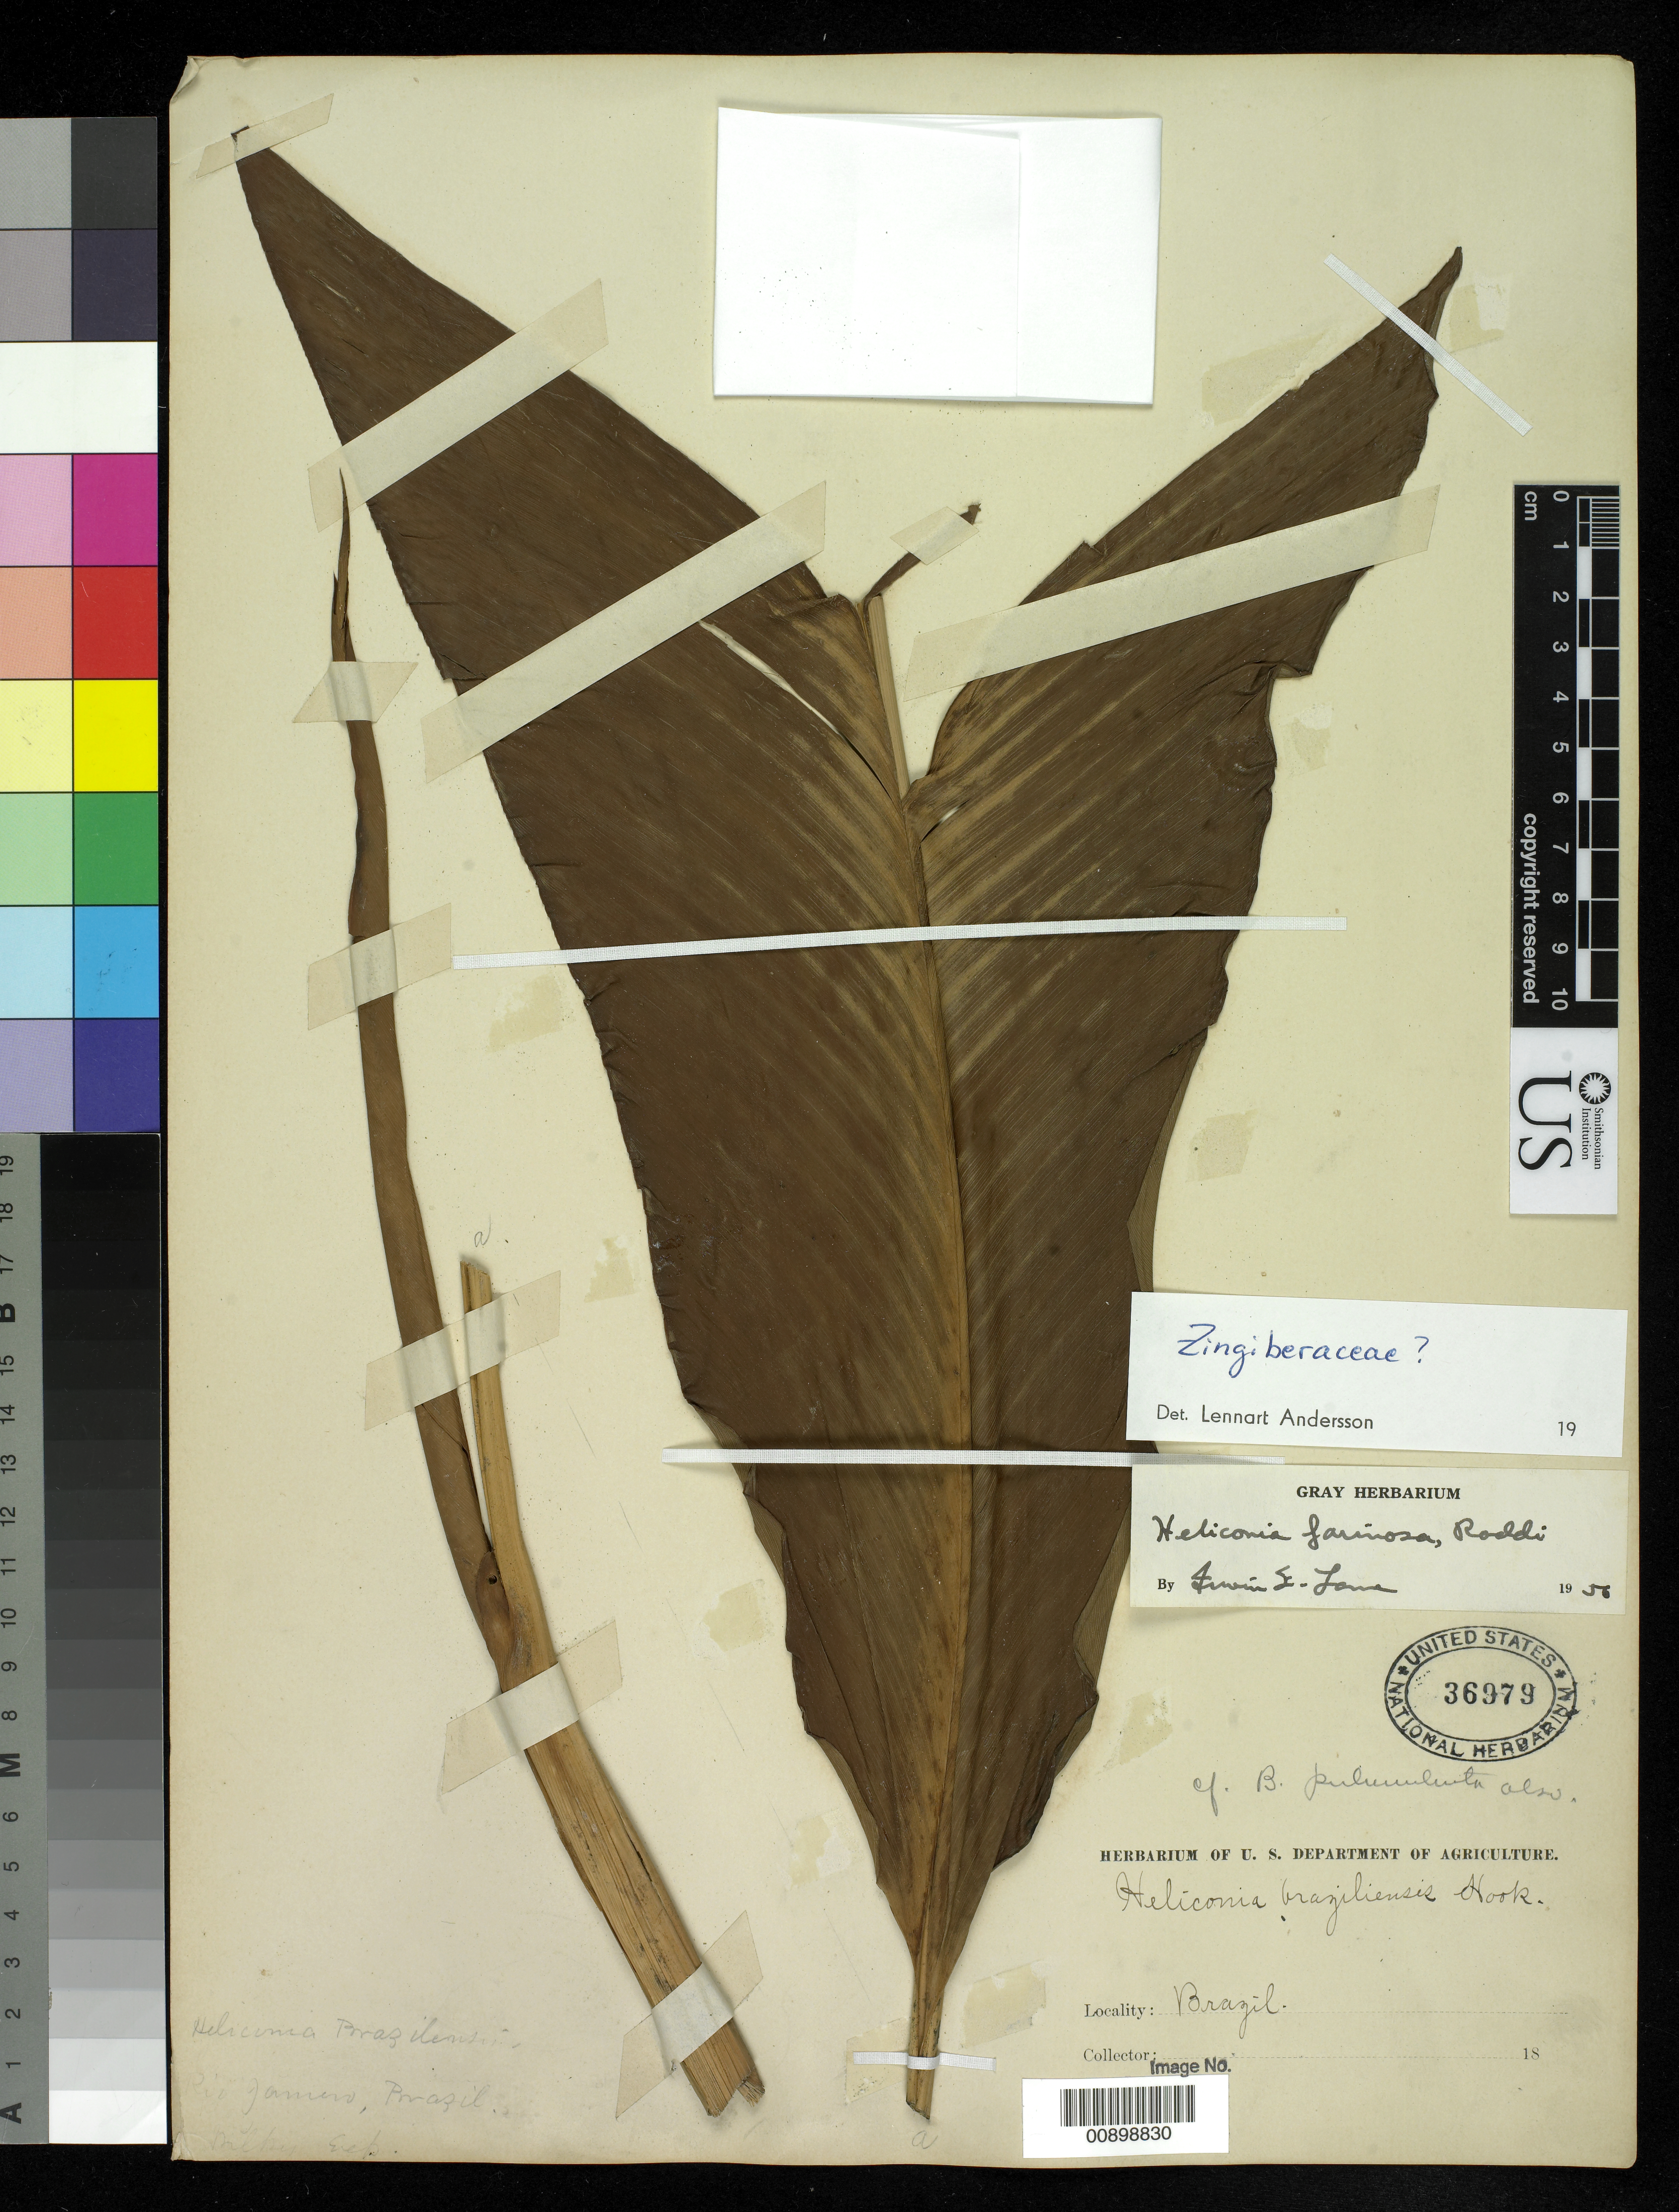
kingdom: Plantae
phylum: Tracheophyta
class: Liliopsida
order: Zingiberales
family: Heliconiaceae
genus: Heliconia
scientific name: Heliconia farinosa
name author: Raddi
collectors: Wilkes Explor. Exped.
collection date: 1838/1842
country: Brazil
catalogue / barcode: US 36979